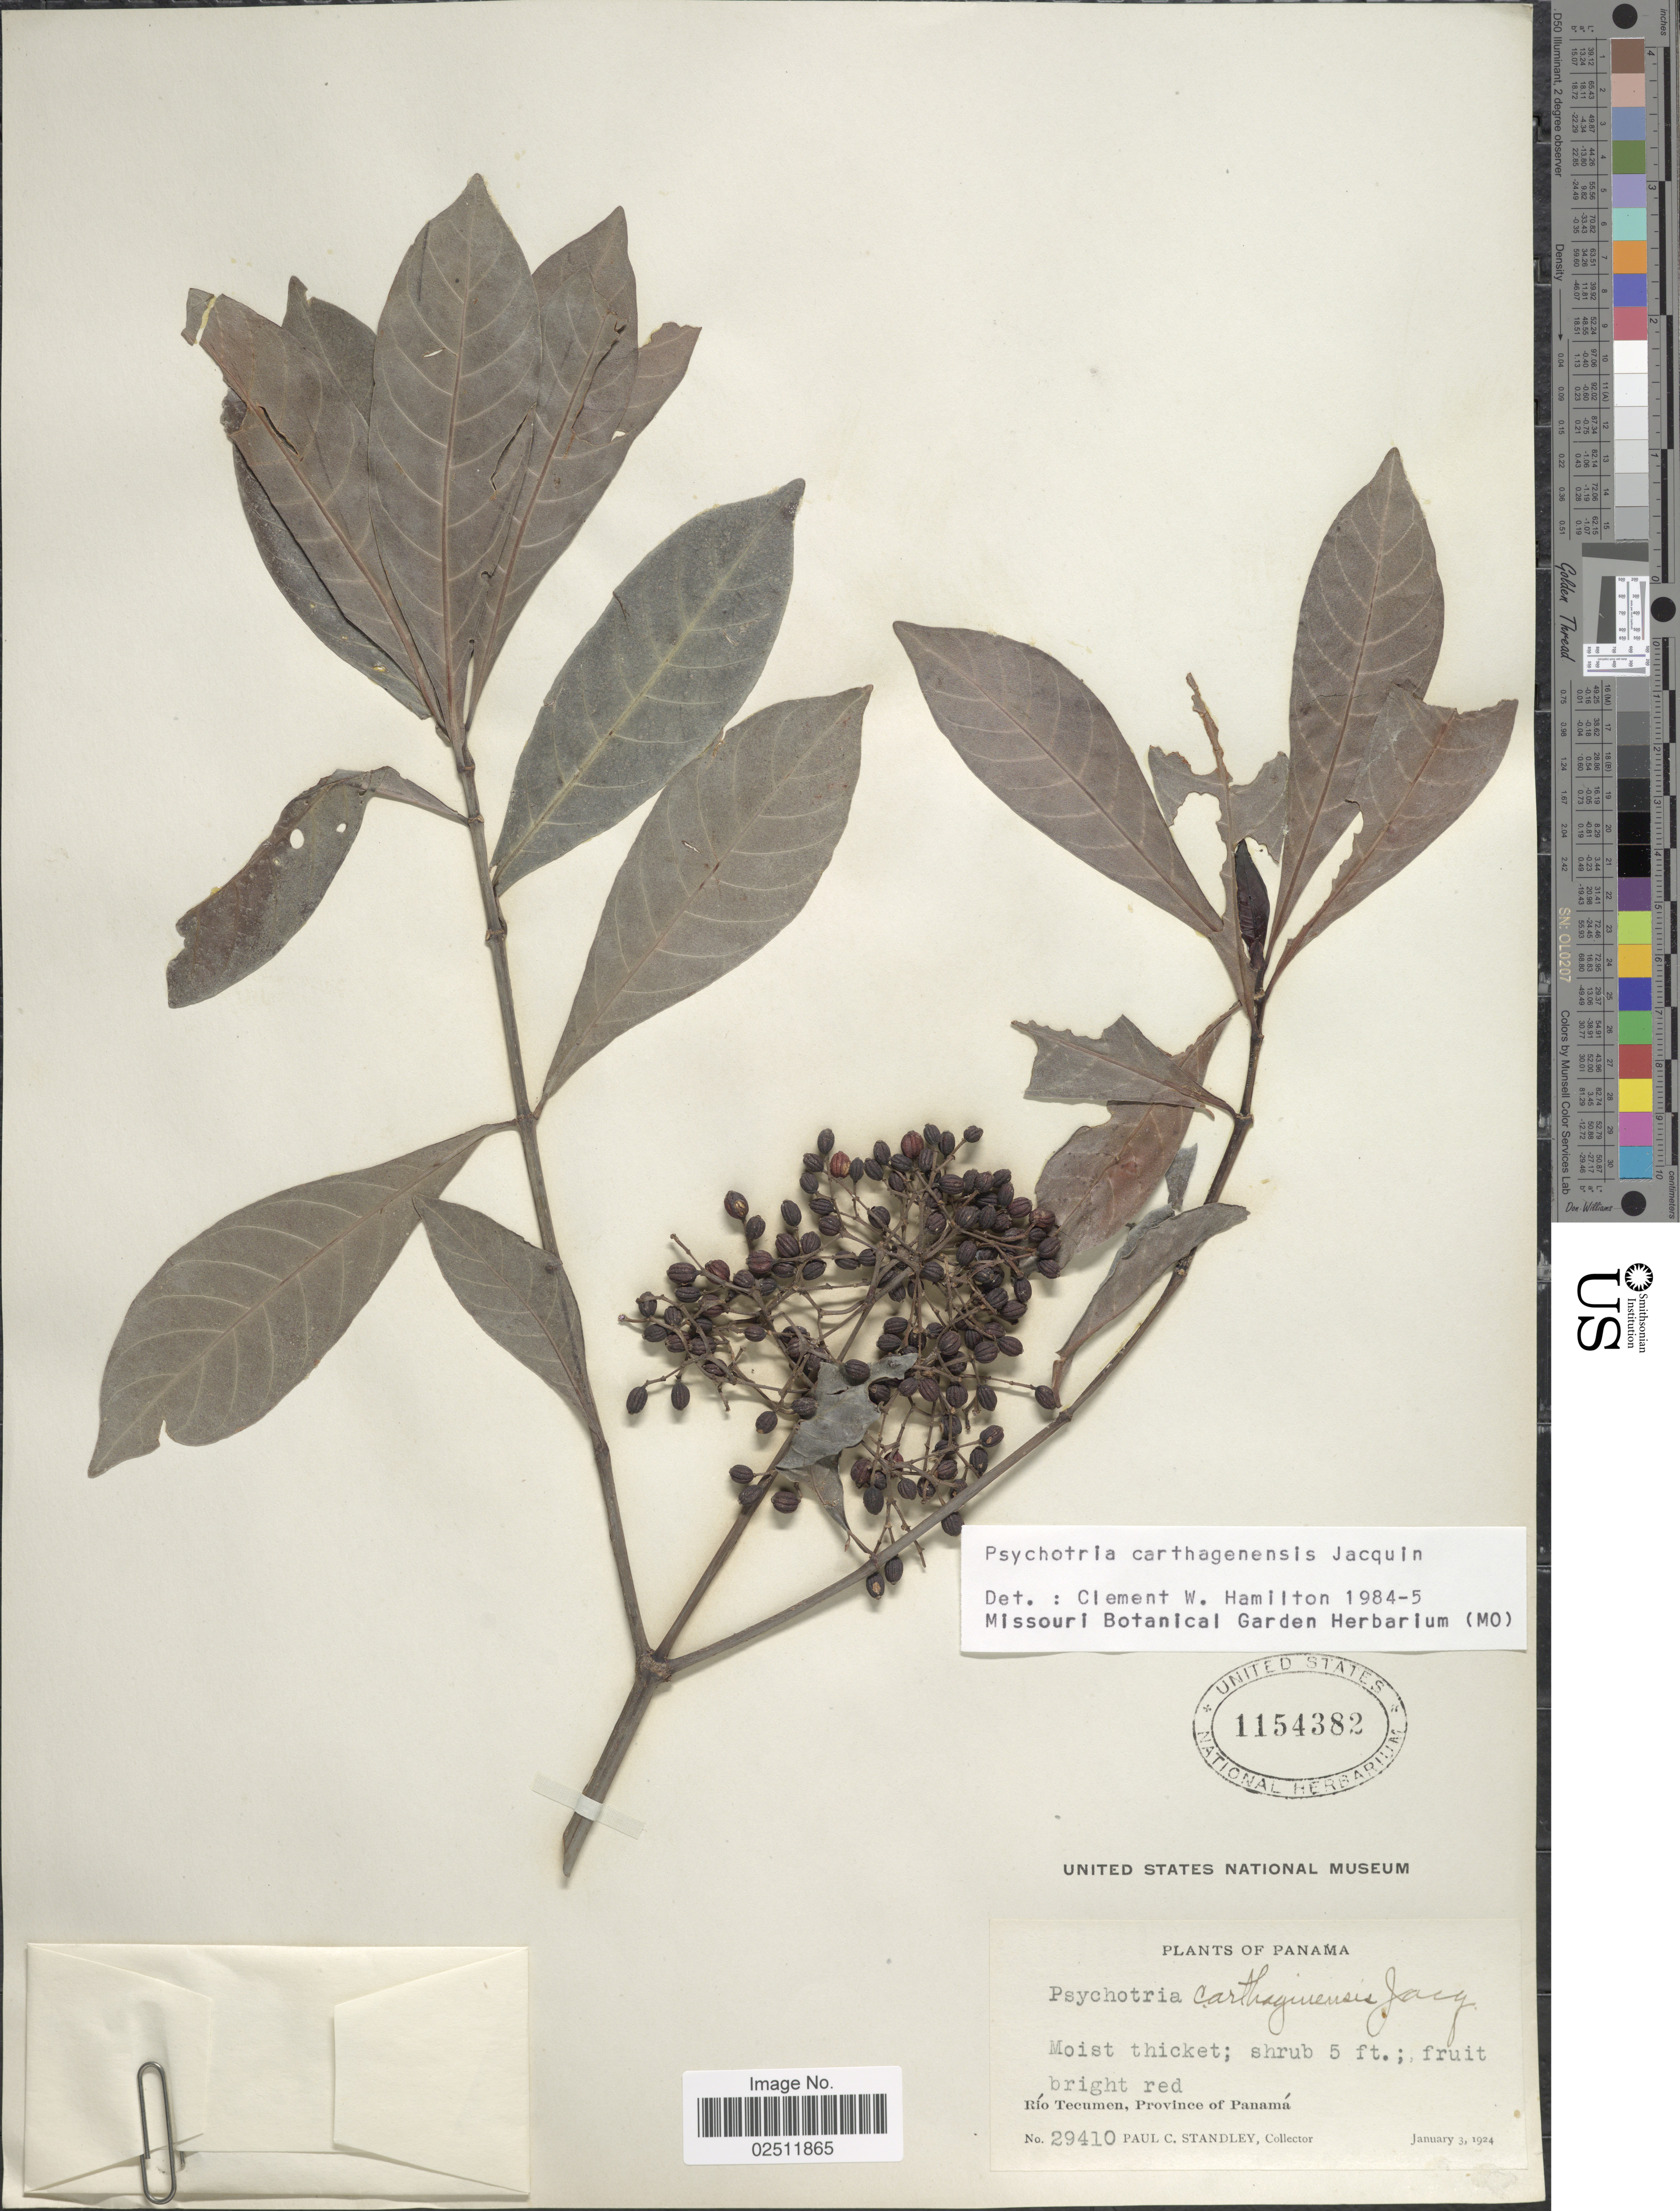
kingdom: Plantae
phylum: Tracheophyta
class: Magnoliopsida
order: Gentianales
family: Rubiaceae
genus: Psychotria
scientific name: Psychotria carthagenensis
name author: Jacq.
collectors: P. C. Standley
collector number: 29410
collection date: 1924-01-03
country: Panama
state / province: Panamá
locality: Río Tecumen.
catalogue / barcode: US 1154382